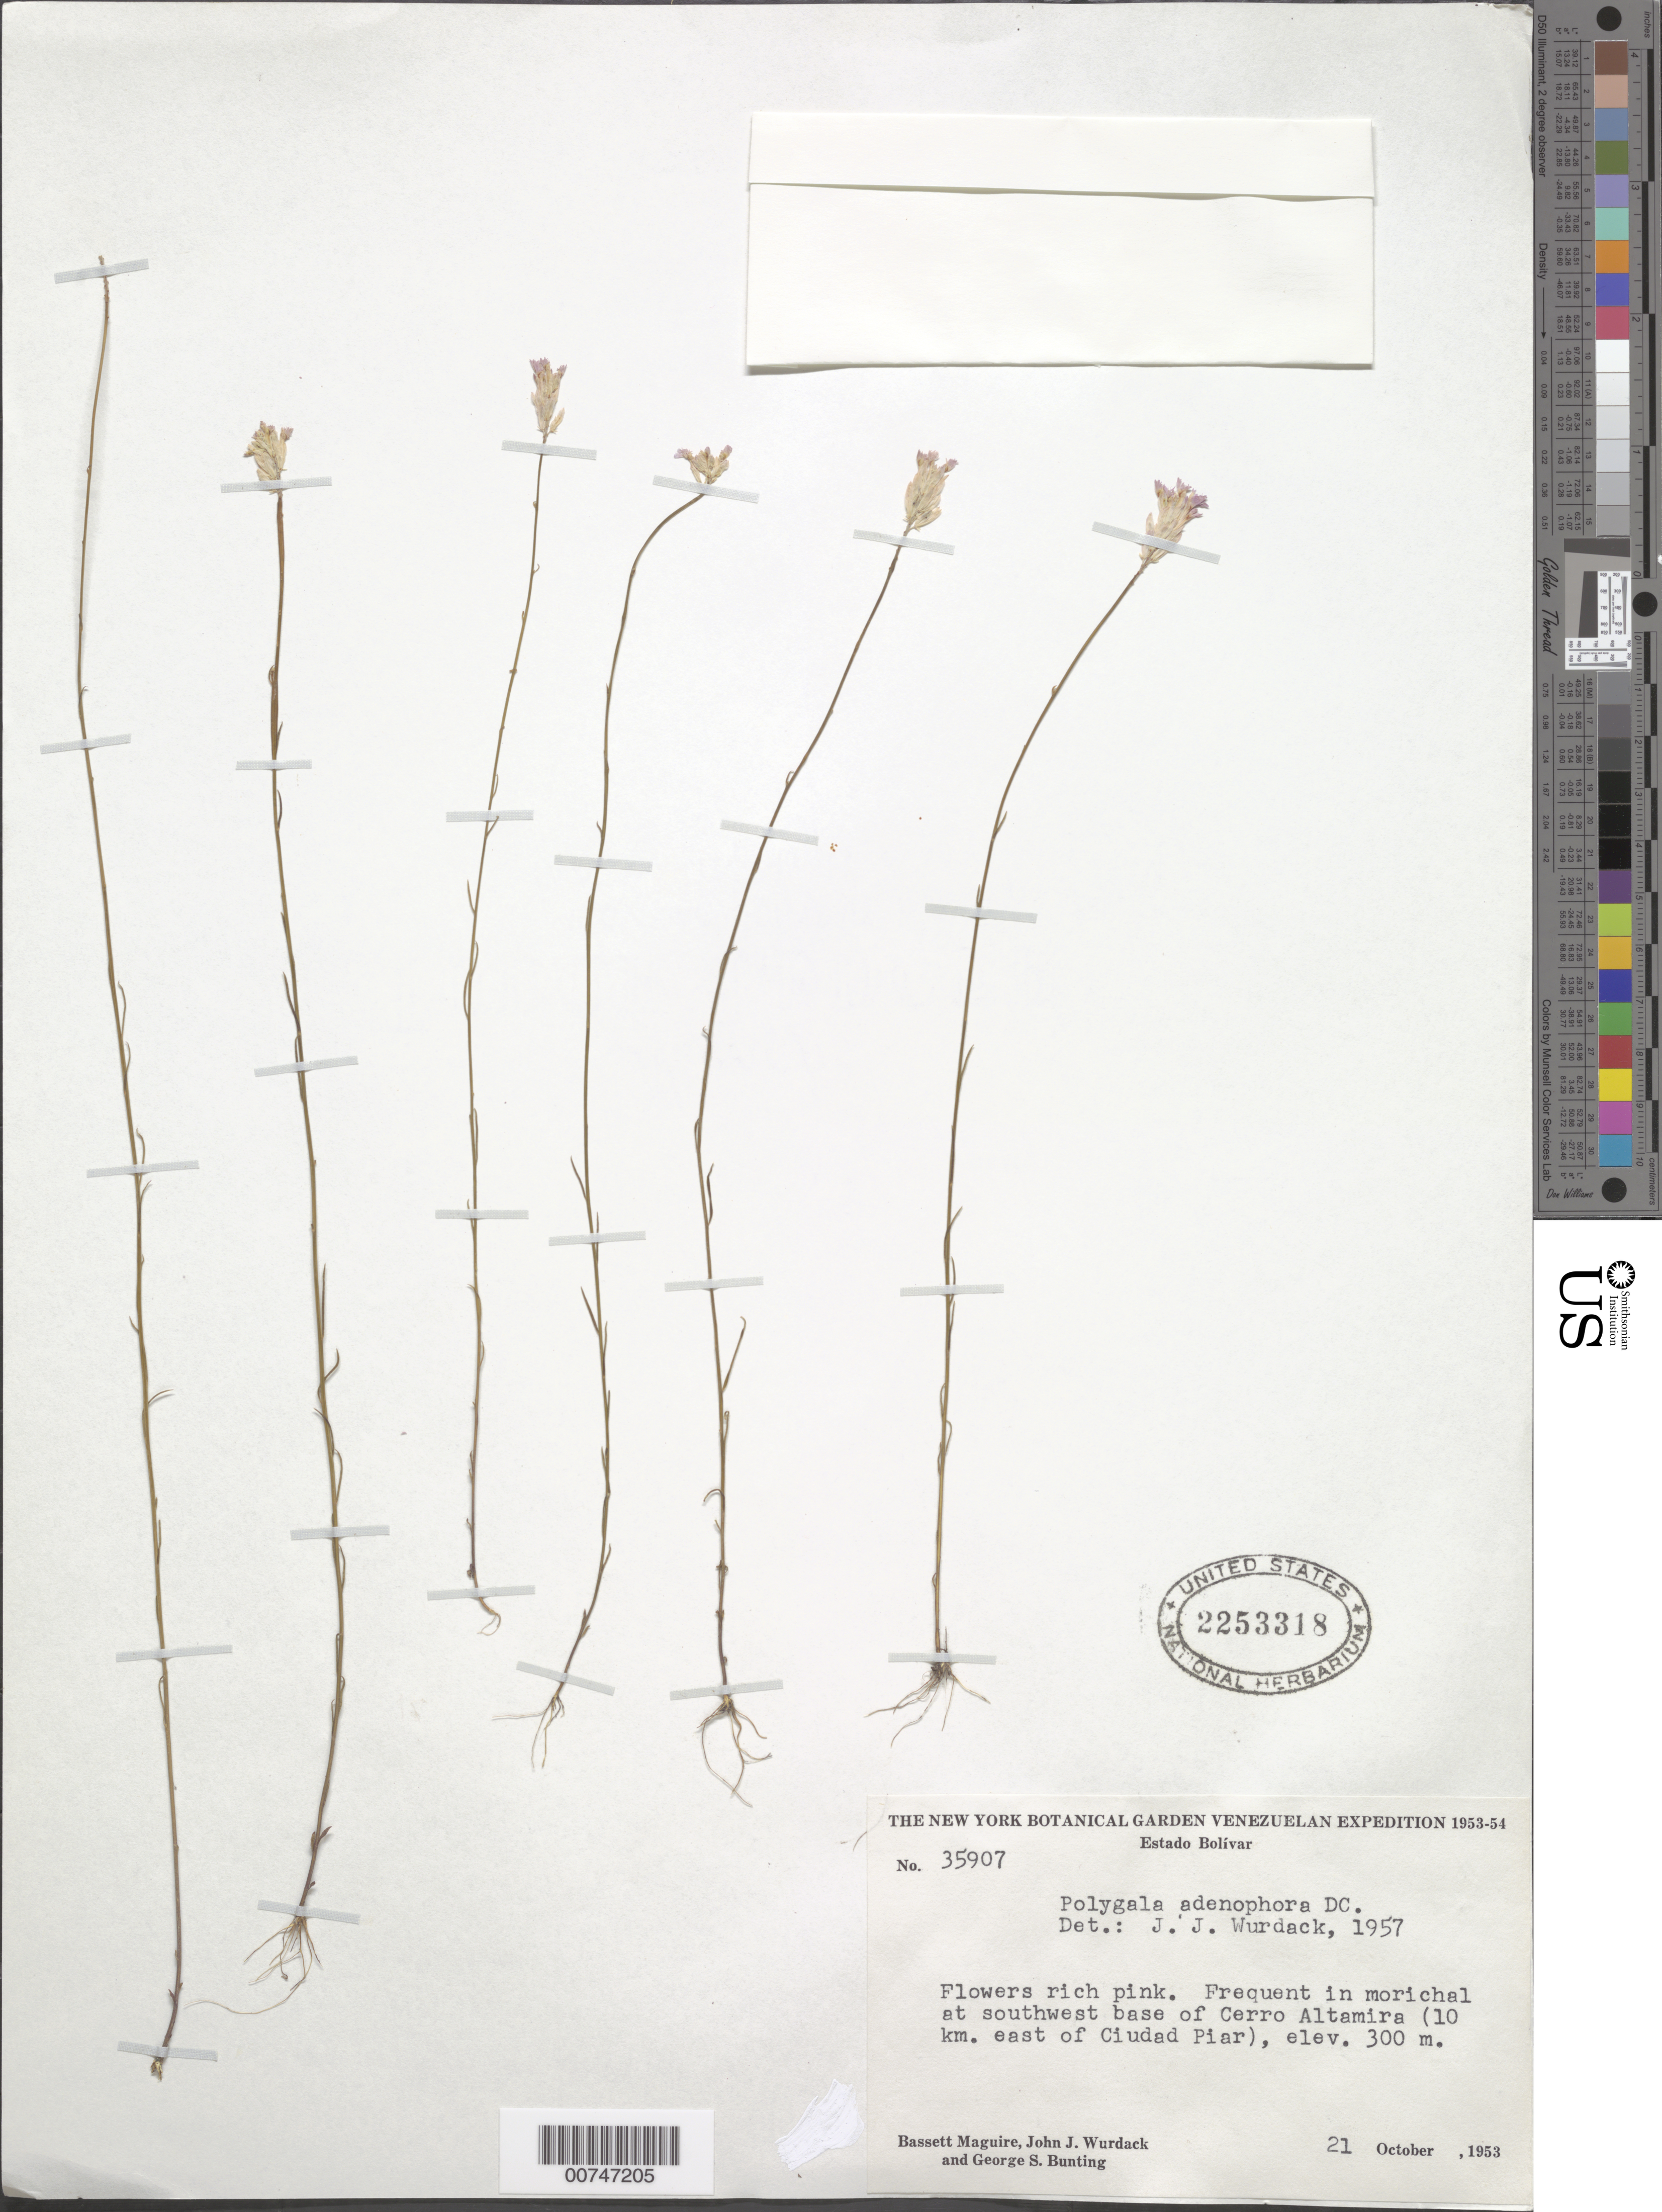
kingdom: Plantae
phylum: Tracheophyta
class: Magnoliopsida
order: Fabales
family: Polygalaceae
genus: Polygala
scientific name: Polygala adenophora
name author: DC.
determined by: Wurdack, John J., (US), US (UNITED STATES)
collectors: B. Maguire, J. J. Wurdack & G. S. Bunting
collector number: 35907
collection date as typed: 21-Oct-53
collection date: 1953-10-21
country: Venezuela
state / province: Bolívar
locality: Cerro Altamira, 10 km E of Ciudad Piar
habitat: Morichal at SW base of cerro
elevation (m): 300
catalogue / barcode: US 2253318